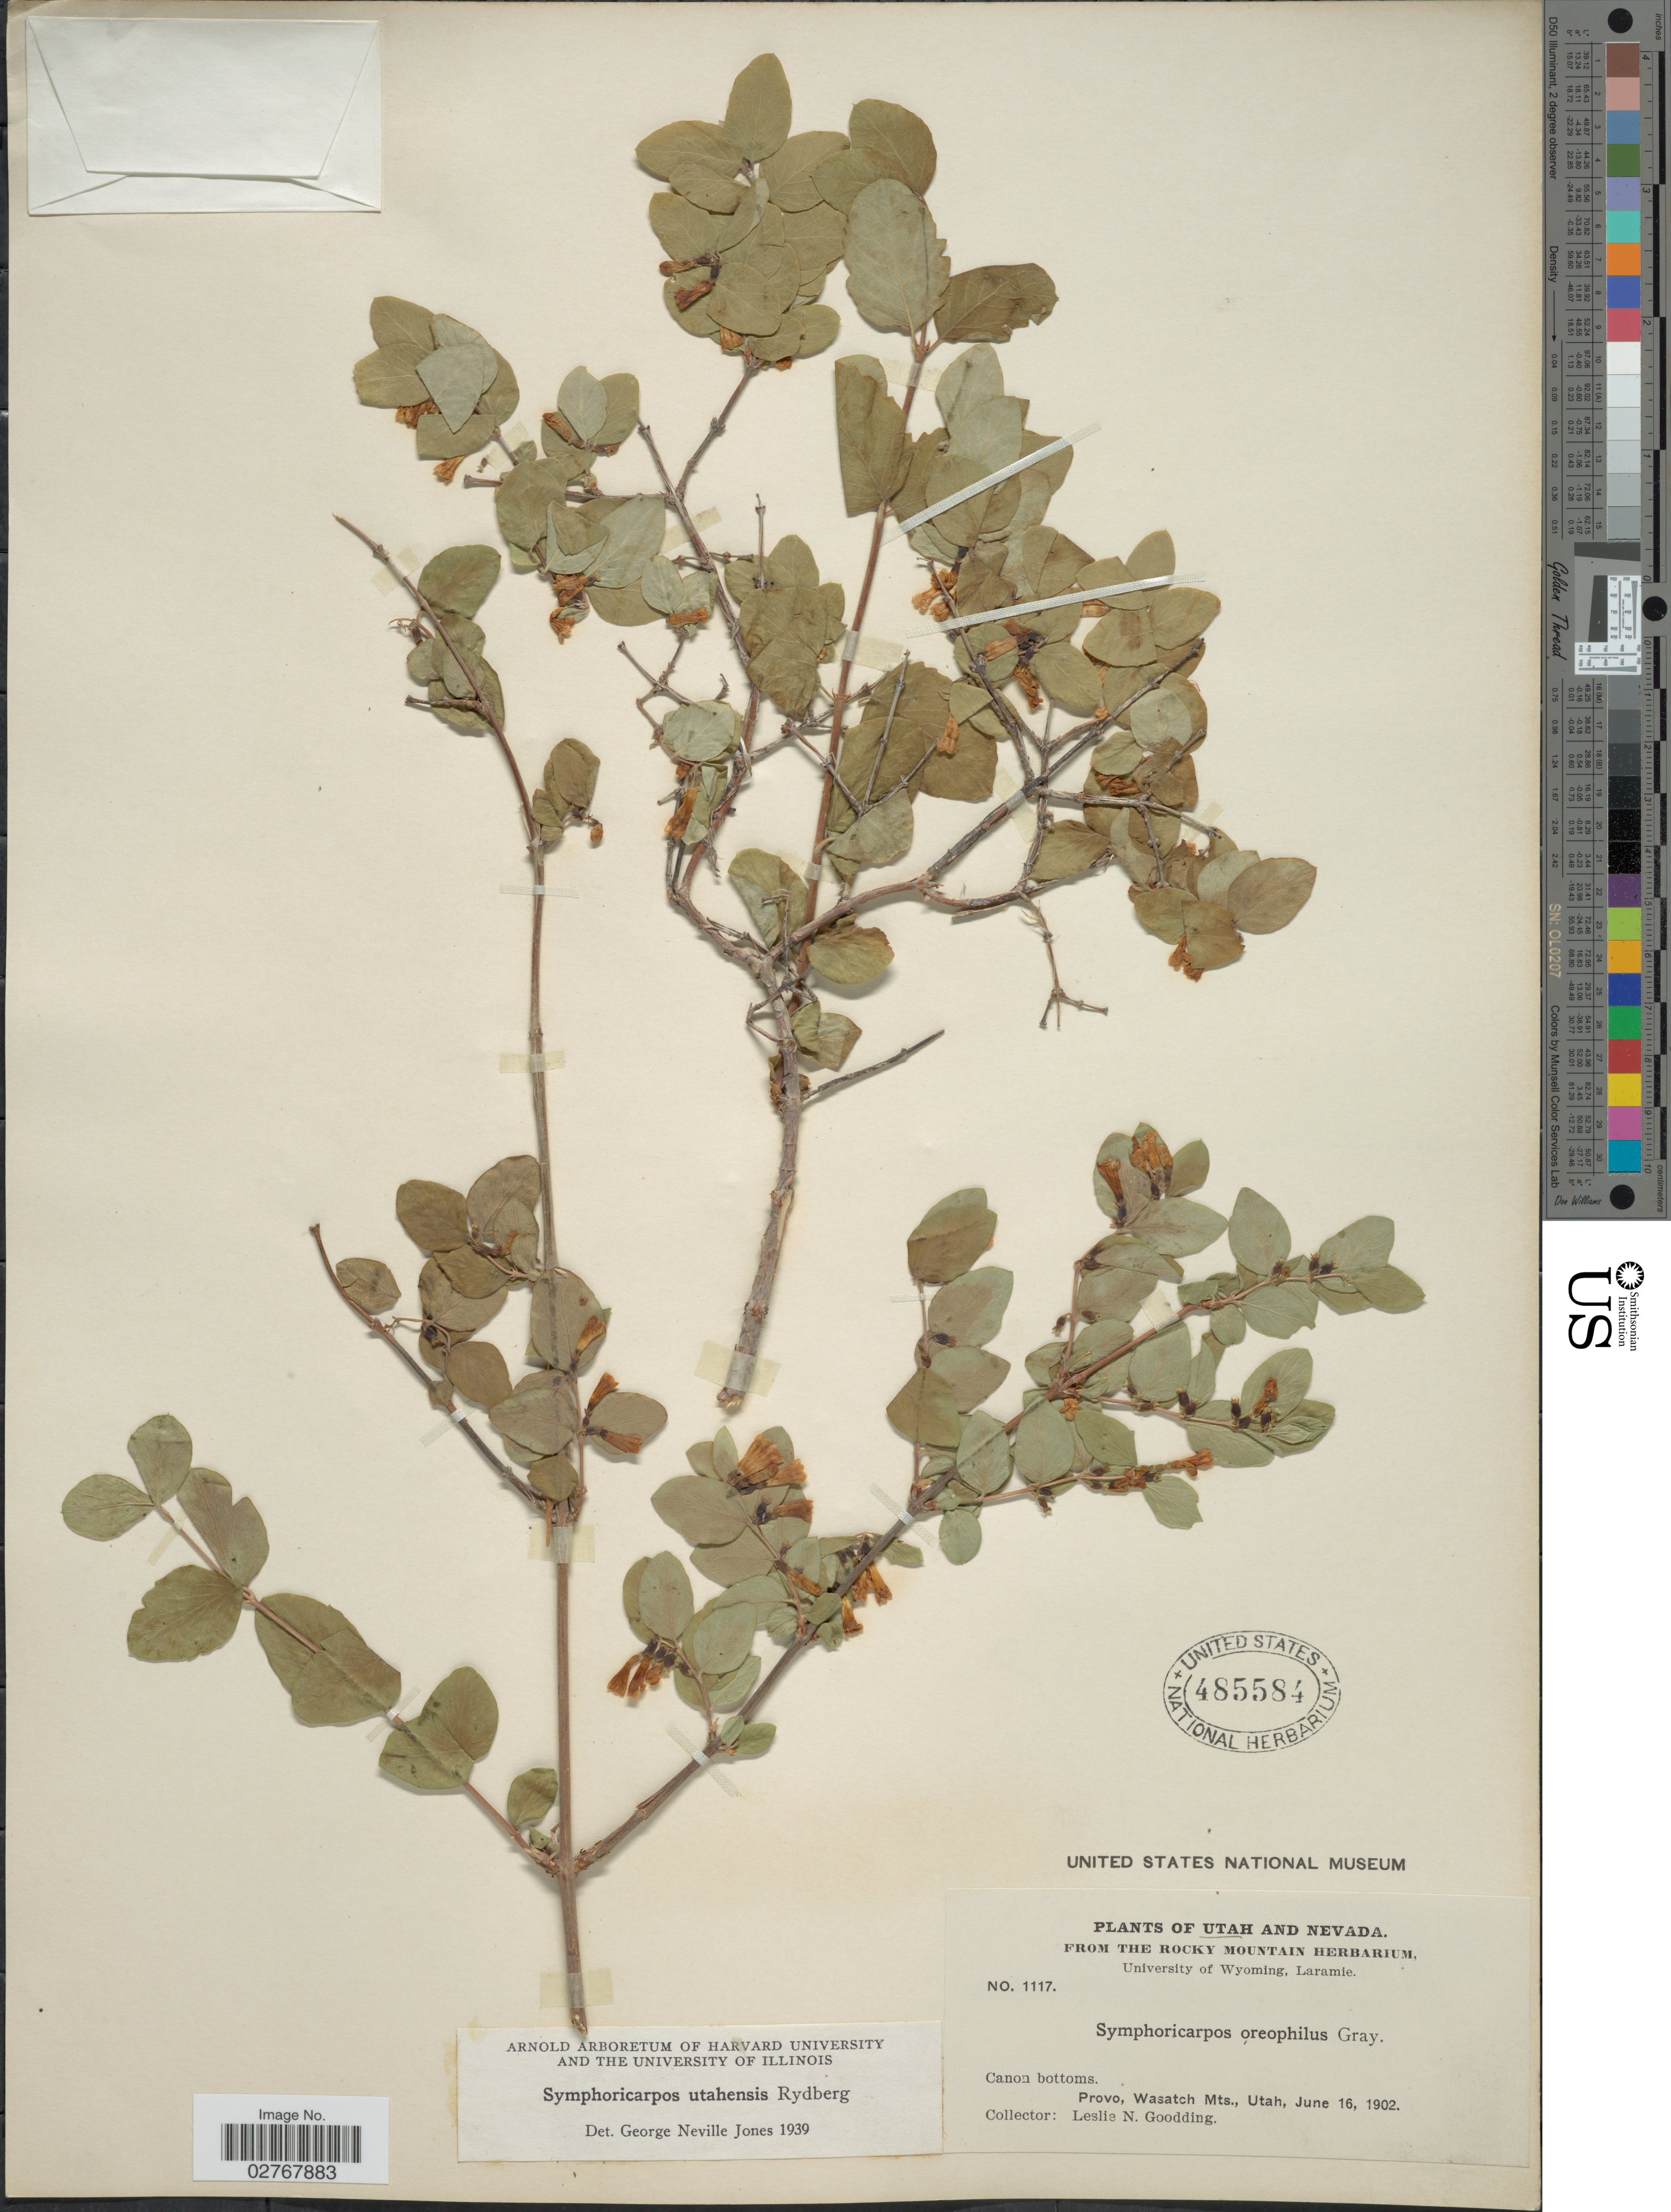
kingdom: Plantae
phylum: Tracheophyta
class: Magnoliopsida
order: Dipsacales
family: Caprifoliaceae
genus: Symphoricarpos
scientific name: Symphoricarpos utahensis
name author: Rydb.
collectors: L. N. Goodding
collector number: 1117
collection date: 1902-06-16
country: United States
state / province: Utah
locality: Provo, Wasatch Mts.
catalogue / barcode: US 485584